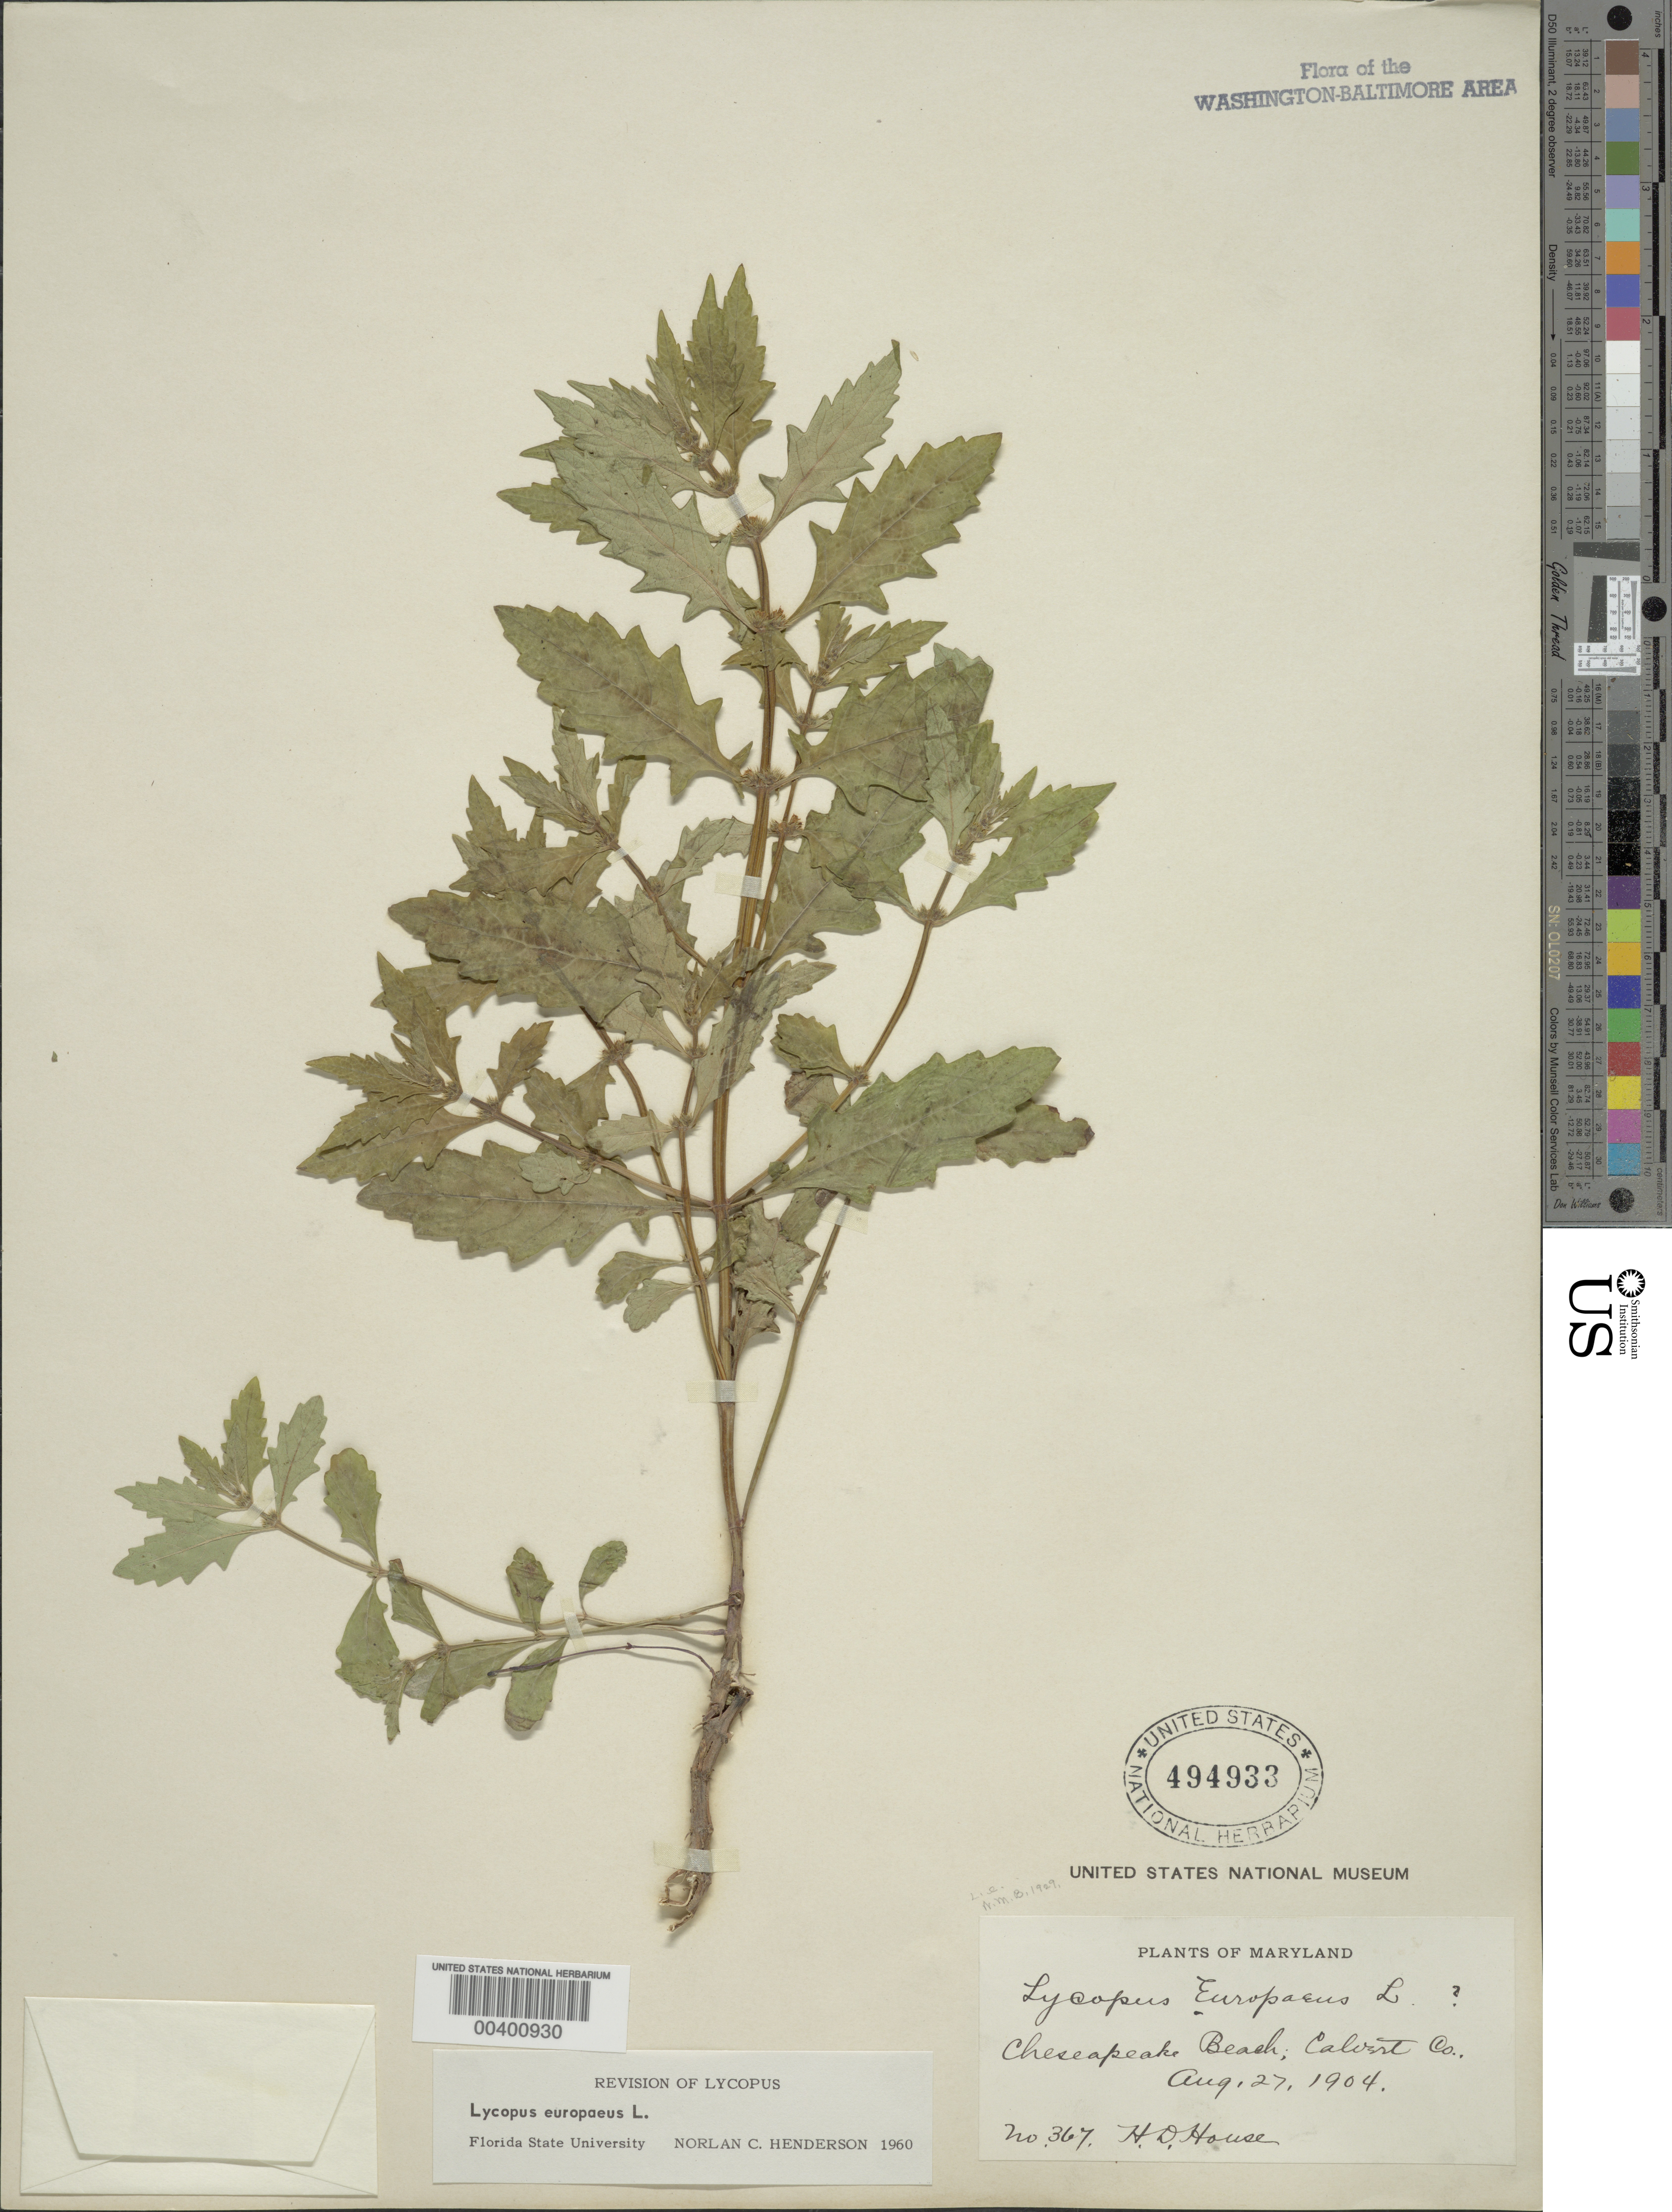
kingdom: Plantae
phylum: Tracheophyta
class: Magnoliopsida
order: Lamiales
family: Lamiaceae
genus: Lycopus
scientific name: Lycopus europaeus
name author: L.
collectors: H. D. House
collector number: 367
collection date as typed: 27 Aug 1904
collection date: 1904-08-27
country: United States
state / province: Maryland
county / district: Calvert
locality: Chesapeake Beach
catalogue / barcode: US 494933